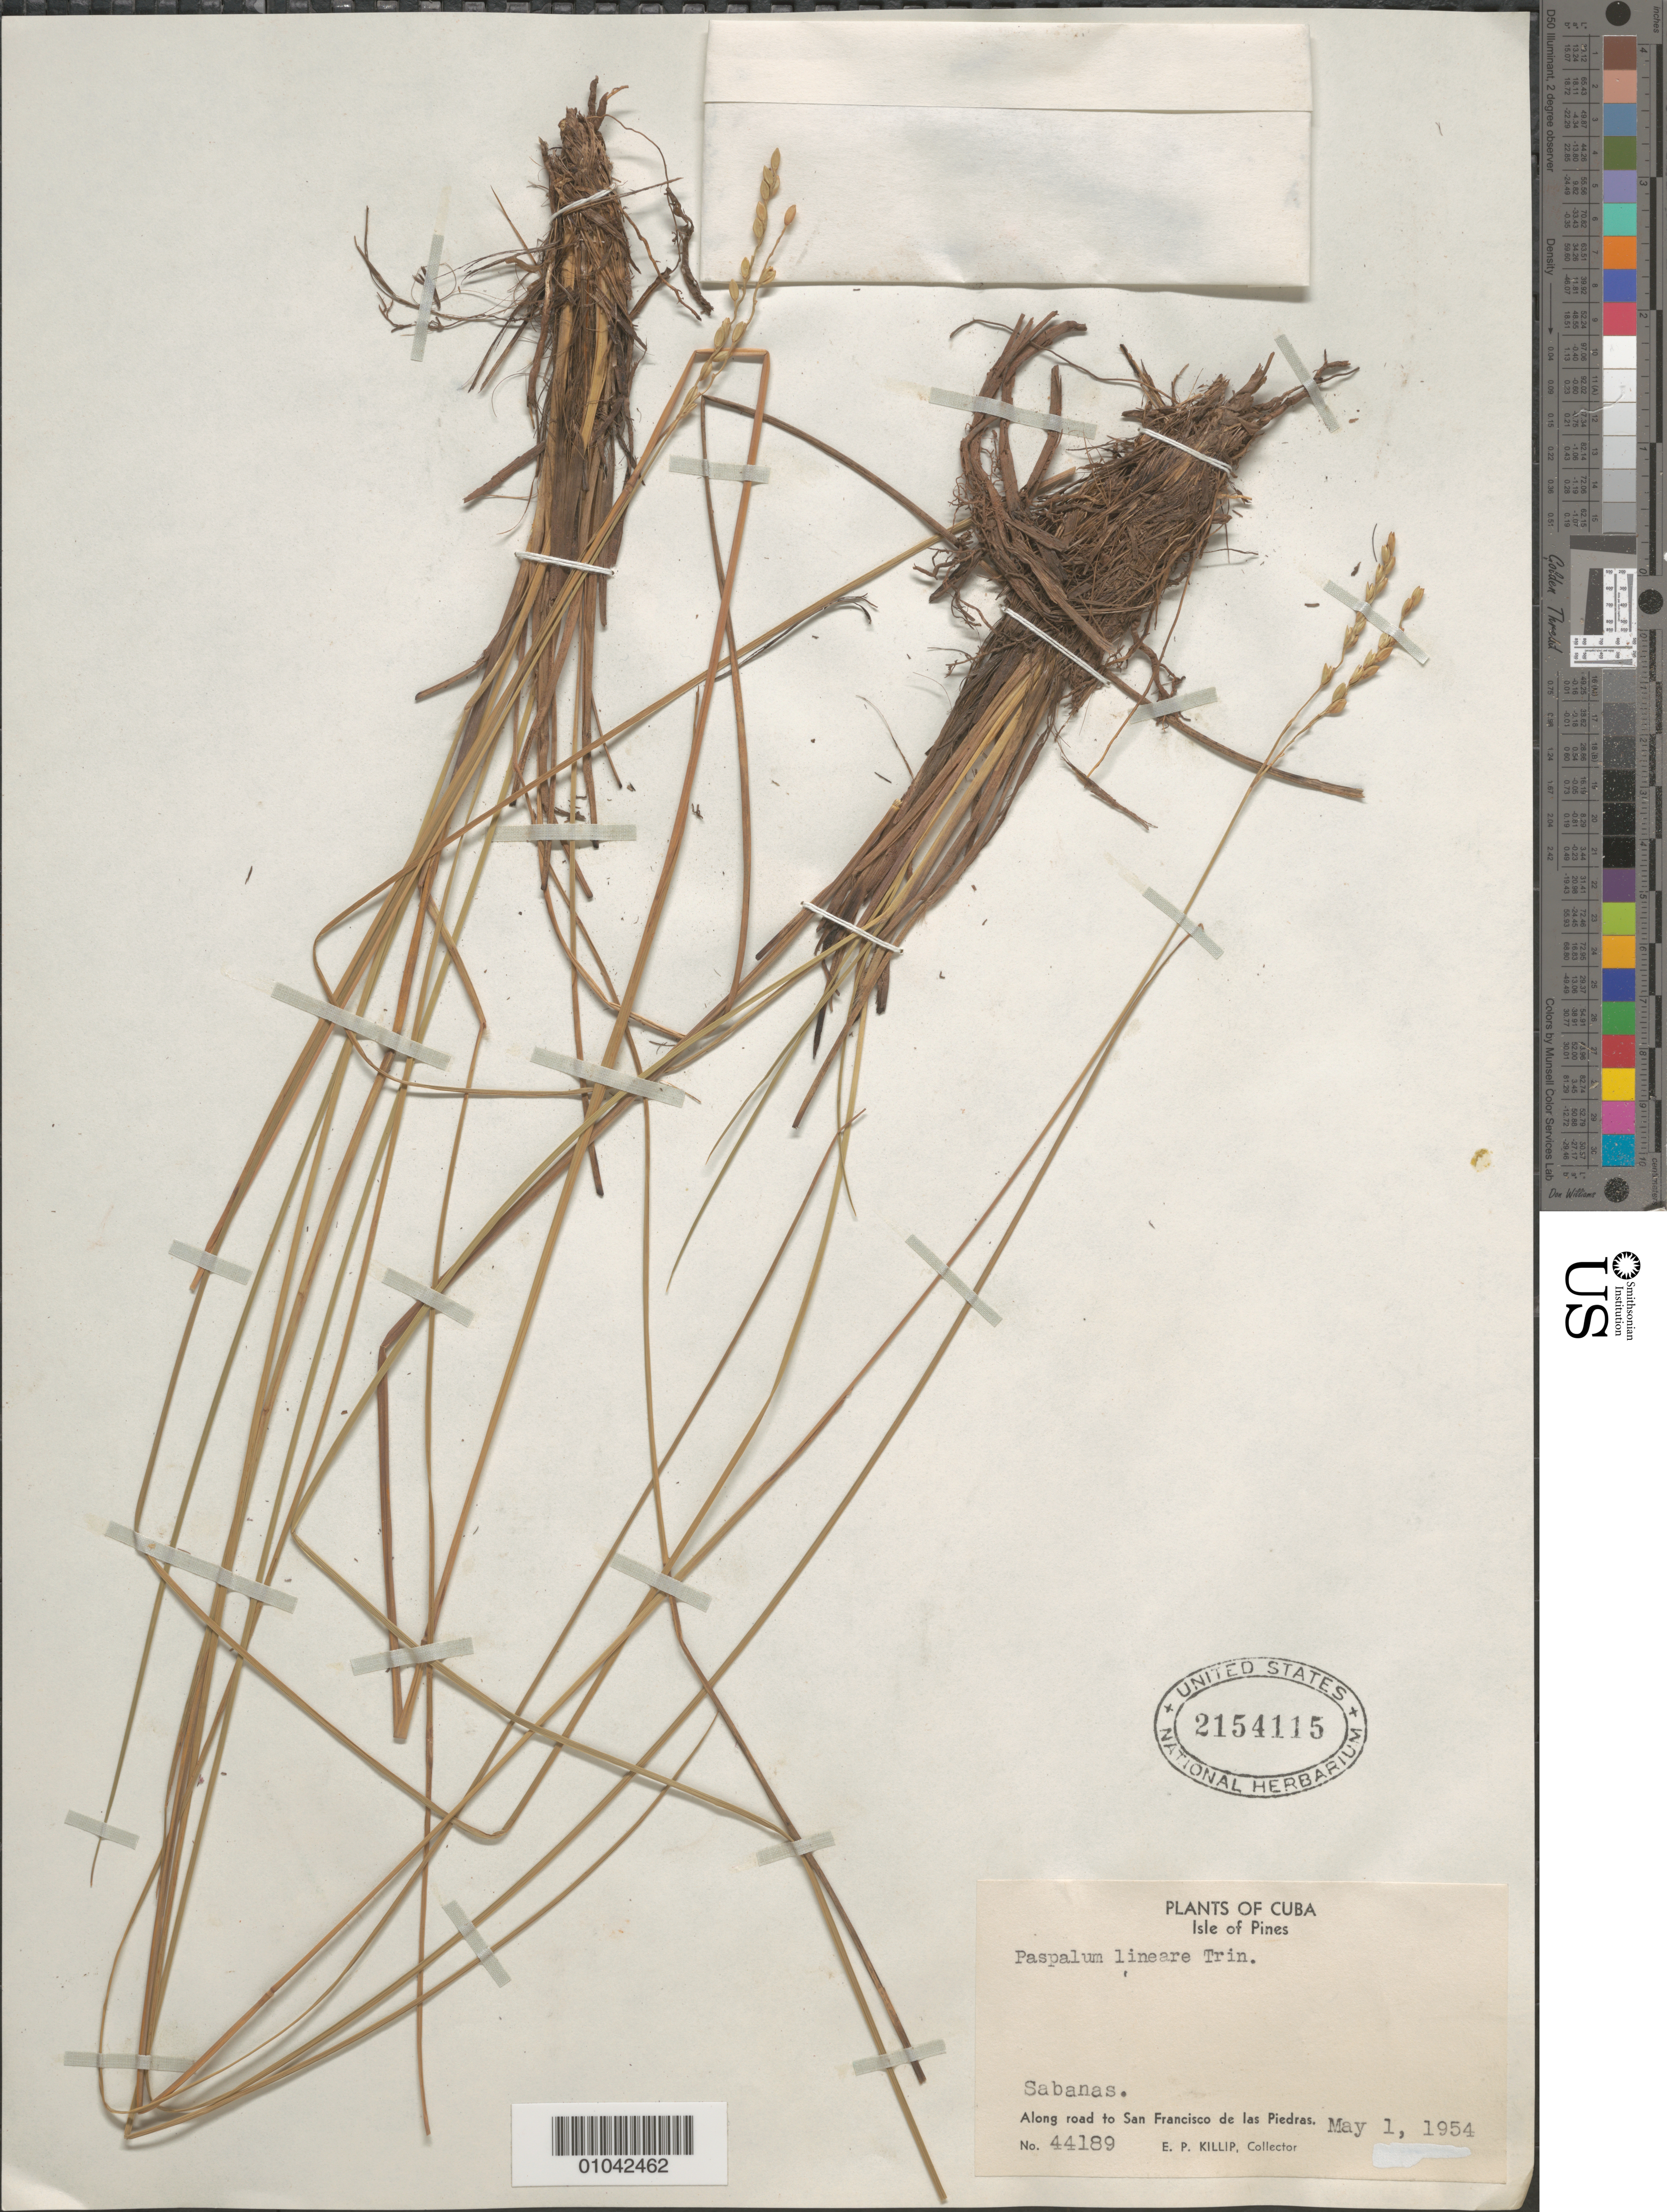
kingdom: Plantae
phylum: Tracheophyta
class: Liliopsida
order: Poales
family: Poaceae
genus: Paspalum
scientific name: Paspalum lineare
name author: Trin.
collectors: E. P. Killip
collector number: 44189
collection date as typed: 01 May 1954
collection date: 1954-05-01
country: Cuba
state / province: Isla de la Juventud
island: Isla de la Juventud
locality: [Isle of Pines], Along road to San Francisco de las Piedras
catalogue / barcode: US 2154115